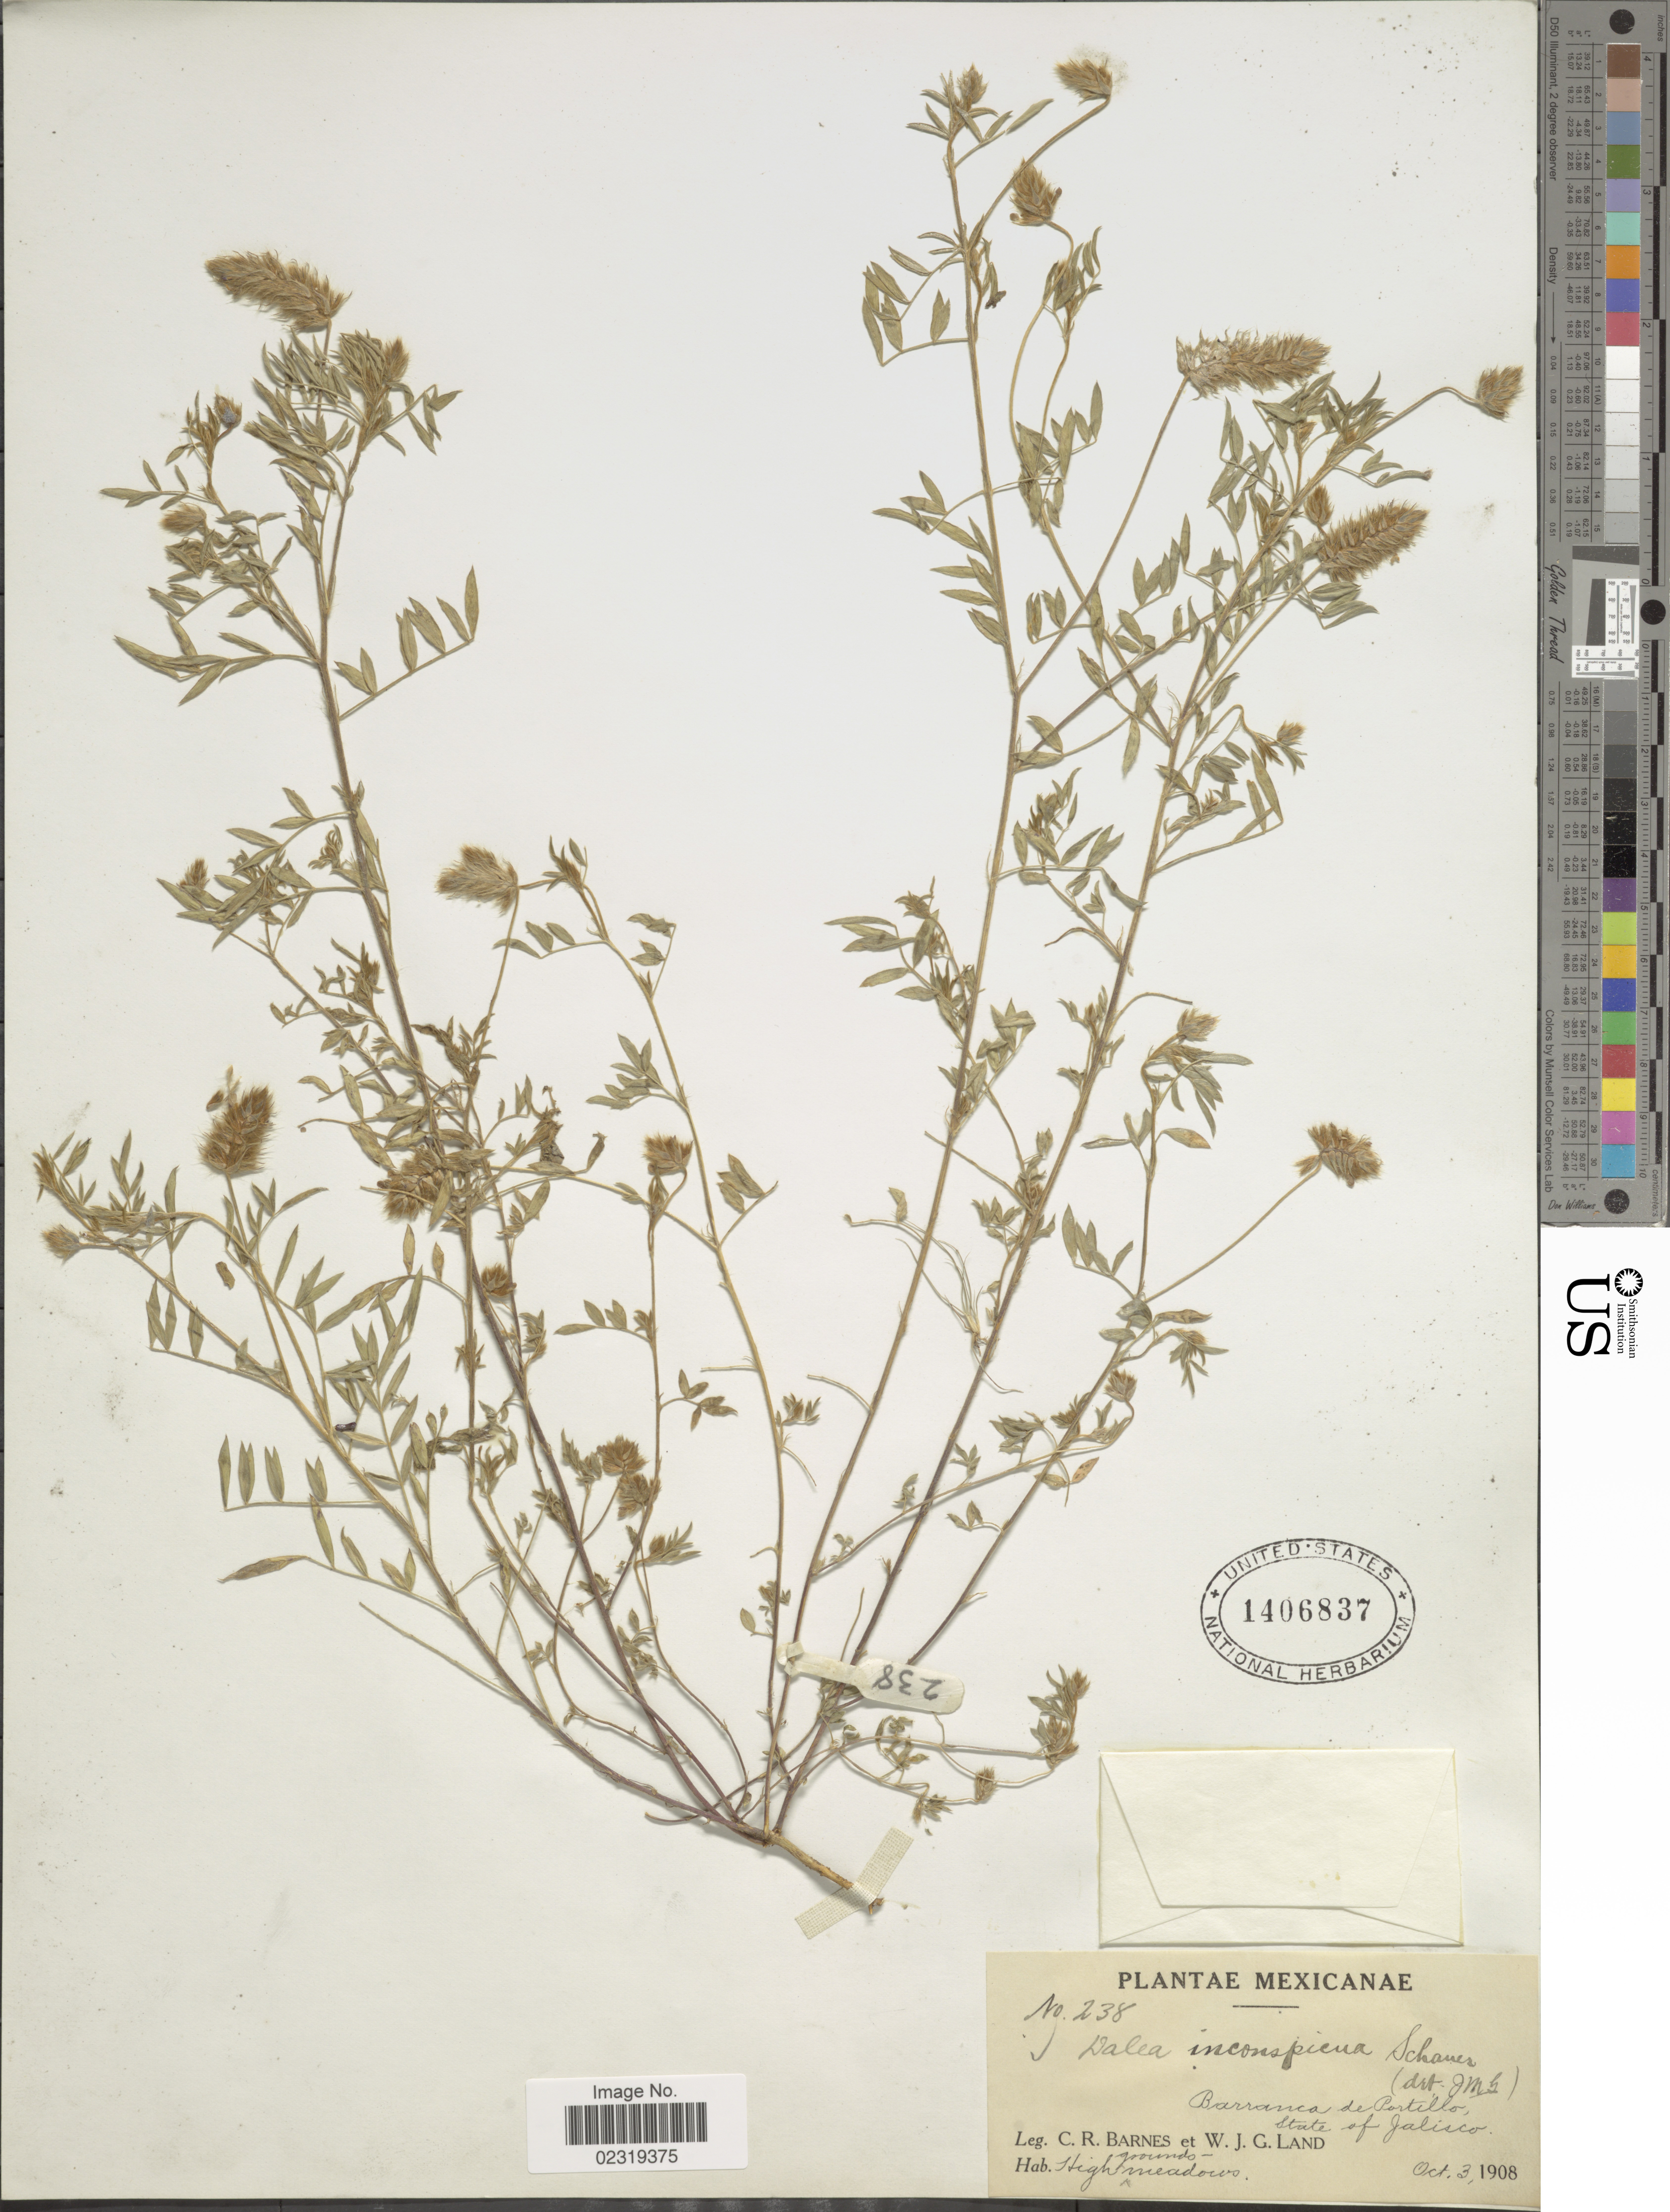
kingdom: Plantae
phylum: Tracheophyta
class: Magnoliopsida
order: Fabales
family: Fabaceae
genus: Dalea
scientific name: Dalea humilis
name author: G. Don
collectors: C. R. Barnes & W. J. G. Land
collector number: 238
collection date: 1908-10-03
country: Mexico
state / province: Jalisco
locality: Barranca de Portillo, State of Jalisco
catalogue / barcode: US 1406837